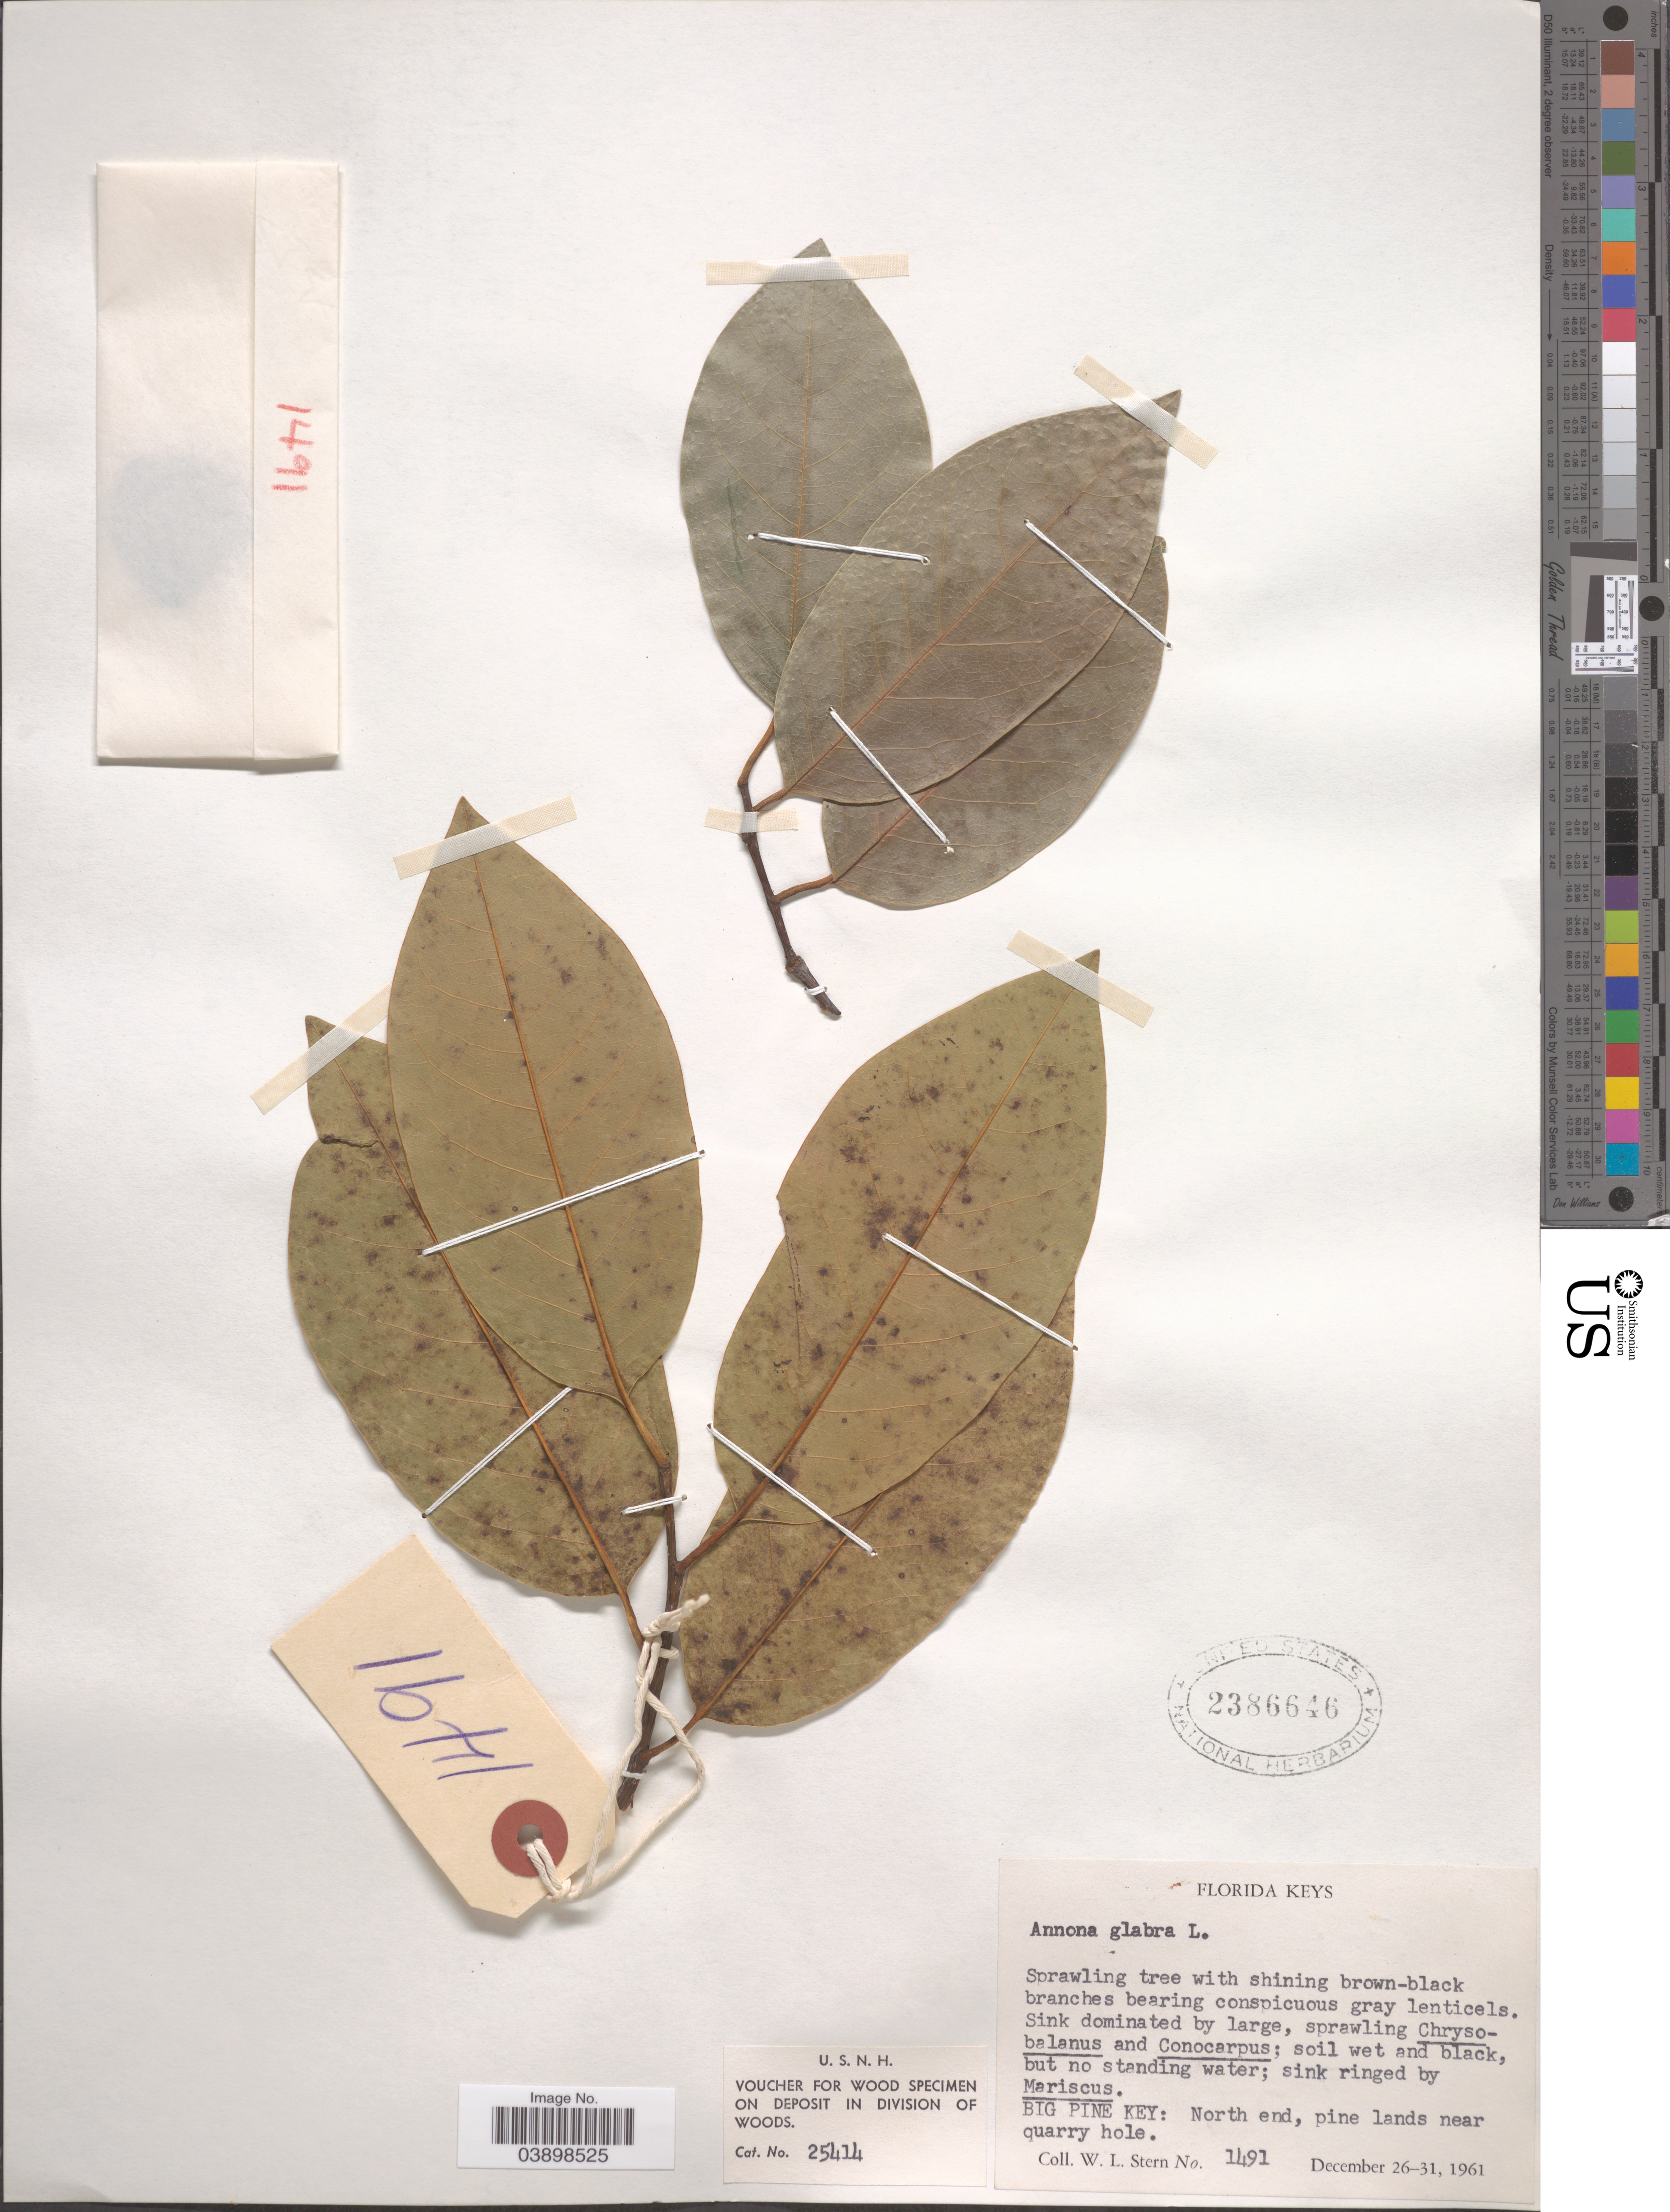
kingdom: Plantae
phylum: Tracheophyta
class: Magnoliopsida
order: Magnoliales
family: Annonaceae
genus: Annona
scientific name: Annona glabra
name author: L.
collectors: W. L. Stern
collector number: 1491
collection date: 1961-12-26/1961-12-31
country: United States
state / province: Florida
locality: Florida Keys. Big Pine Key: North end, pine lands near quarry hole.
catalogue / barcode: US 2386646